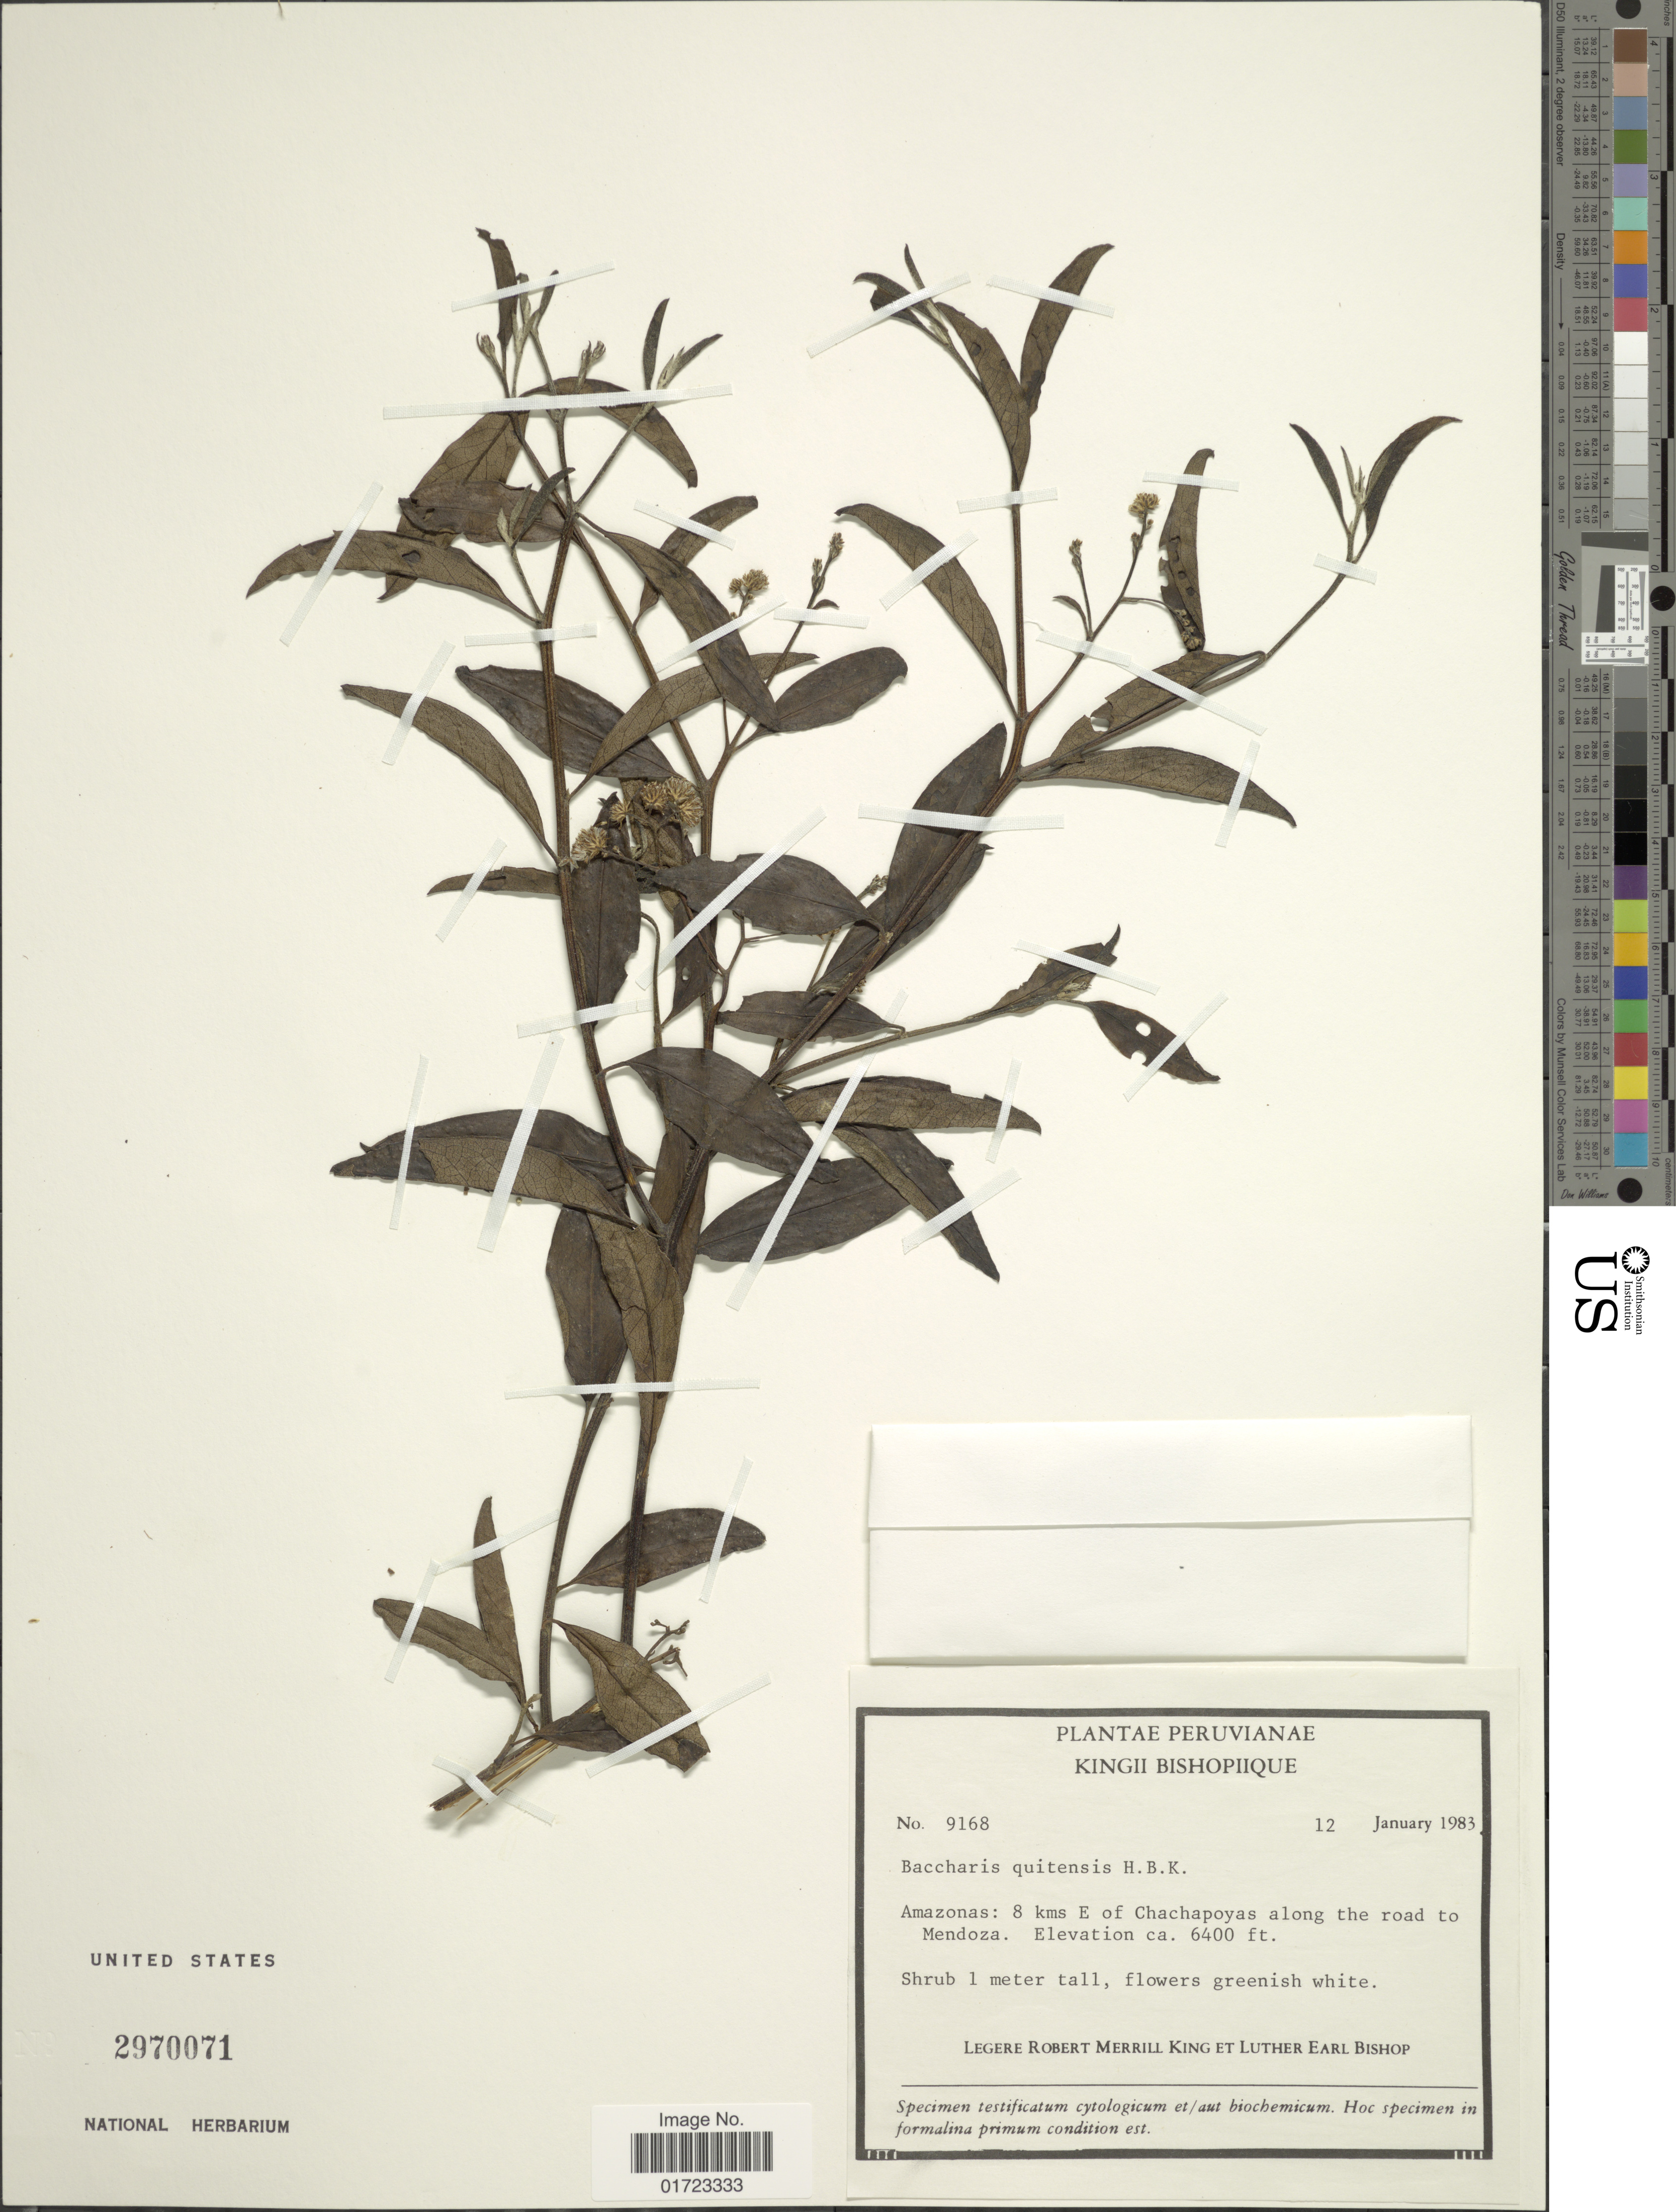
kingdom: Plantae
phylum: Tracheophyta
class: Magnoliopsida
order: Asterales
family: Asteraceae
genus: Baccharis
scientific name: Baccharis quitensis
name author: Kunth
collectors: R. M. King & L. E. Bishop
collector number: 9168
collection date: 1983-01-12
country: Peru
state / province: Amazonas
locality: Amazonas: 8 kms E of Chachapoyas along the road to Mendoza.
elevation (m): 1951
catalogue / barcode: US 2970071